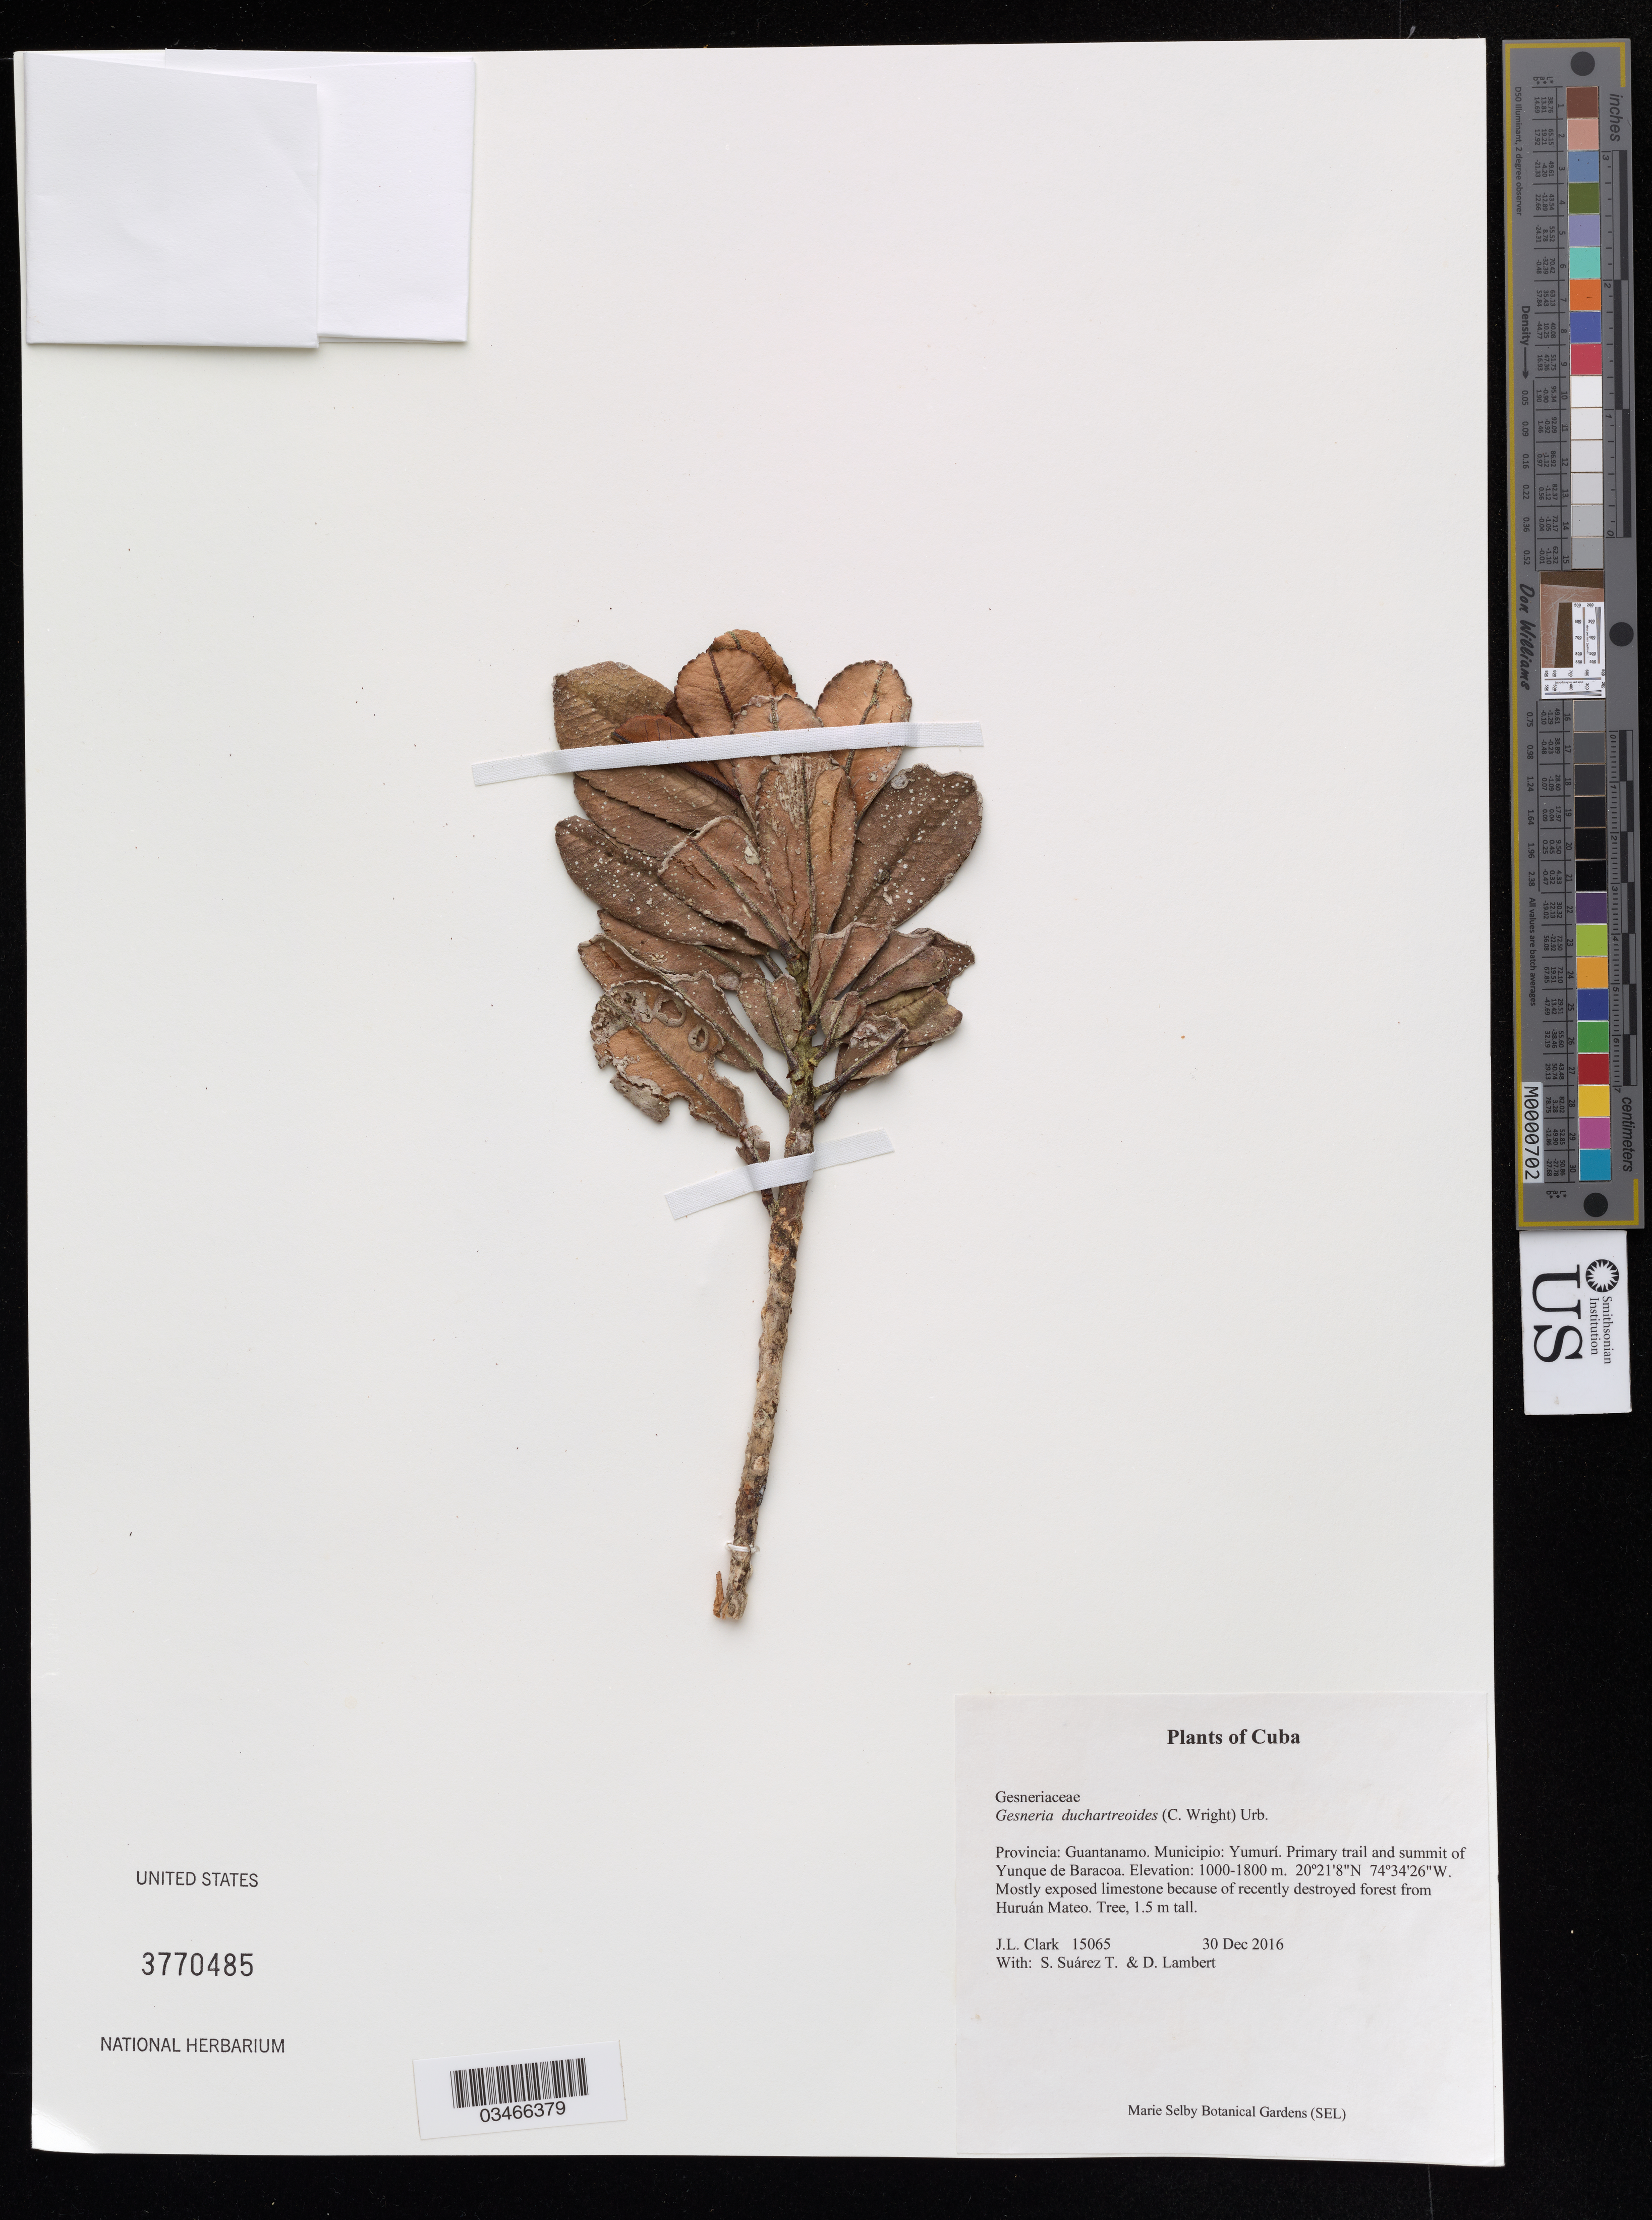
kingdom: Plantae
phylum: Tracheophyta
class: Magnoliopsida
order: Lamiales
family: Gesneriaceae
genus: Gesneria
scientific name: Gesneria duchartreoides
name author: (C. Wright) Urb.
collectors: J. Clark, S. Suárez & D. Lambert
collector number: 15065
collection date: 2016-12-30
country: Cuba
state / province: Guantánamo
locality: Municipio: Yumuri, Primary trail and summit of Yunque de Baracoa.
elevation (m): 1000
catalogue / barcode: US 3770485